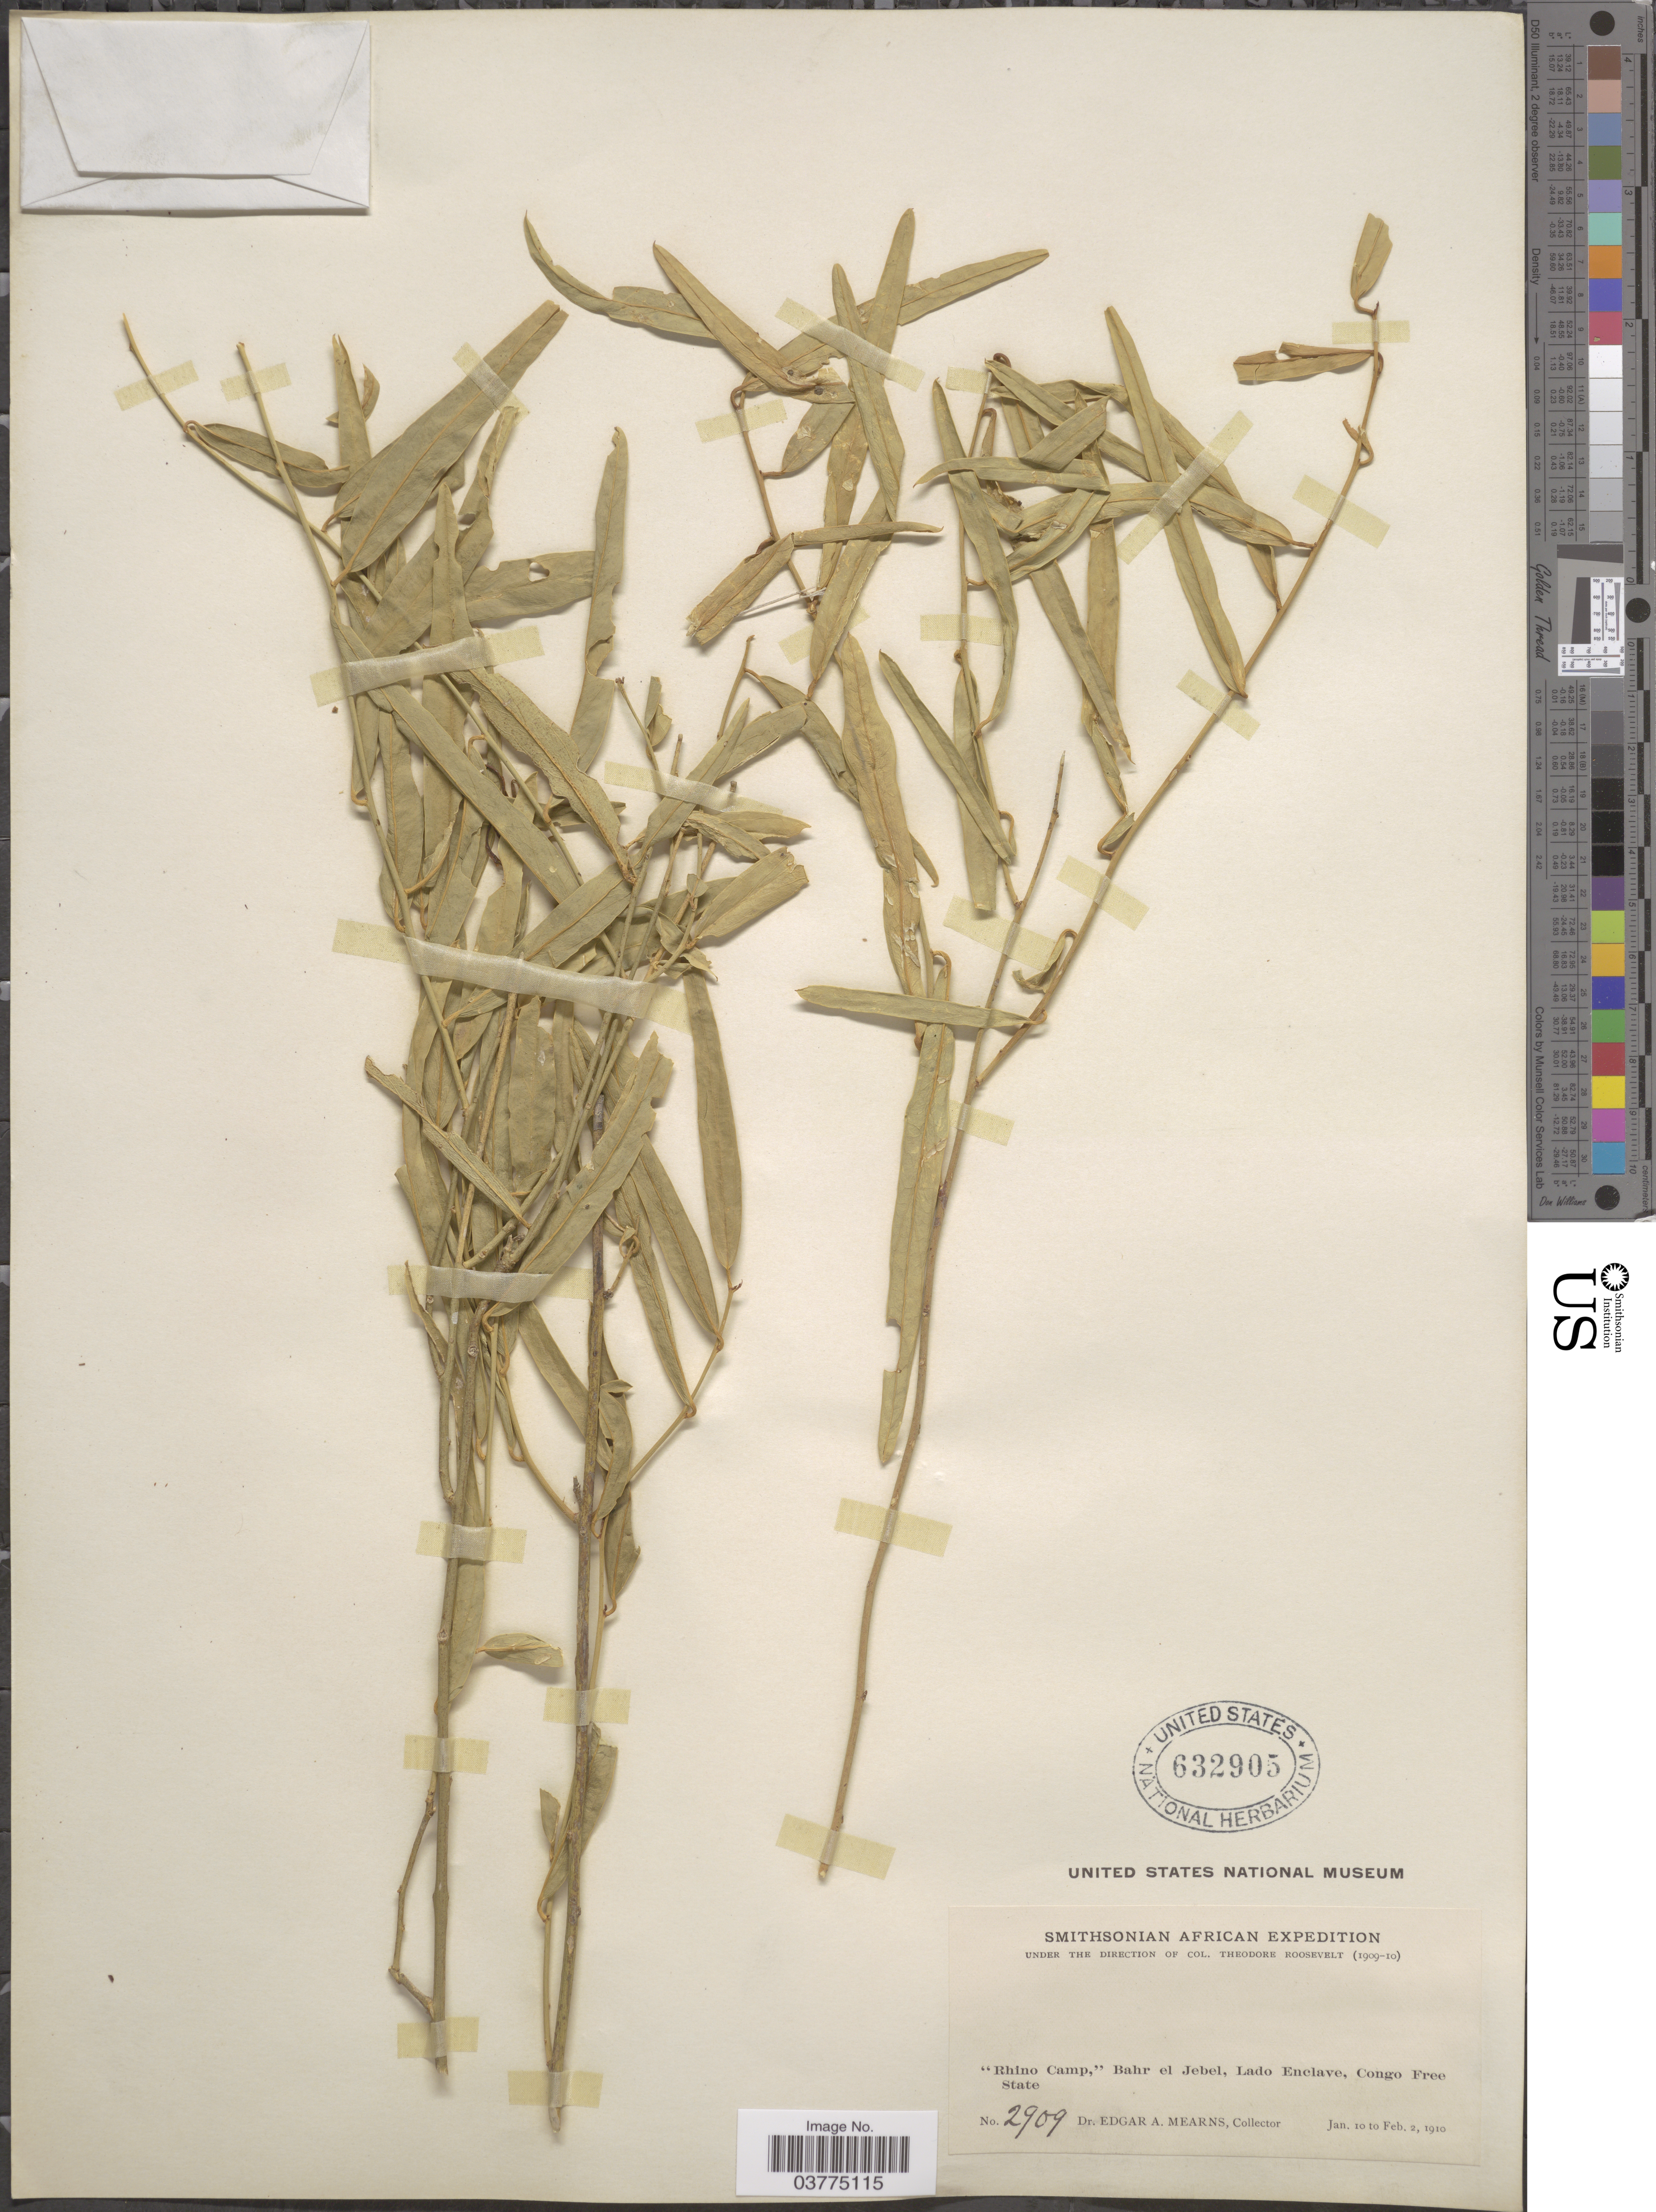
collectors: E. A. Mearns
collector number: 2909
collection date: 1910-01-10/1910-02-02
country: South Sudan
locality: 'Rhino Camp,' Bahr el Jebel, Lado Enclave, Congo Free State.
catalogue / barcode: US 632905